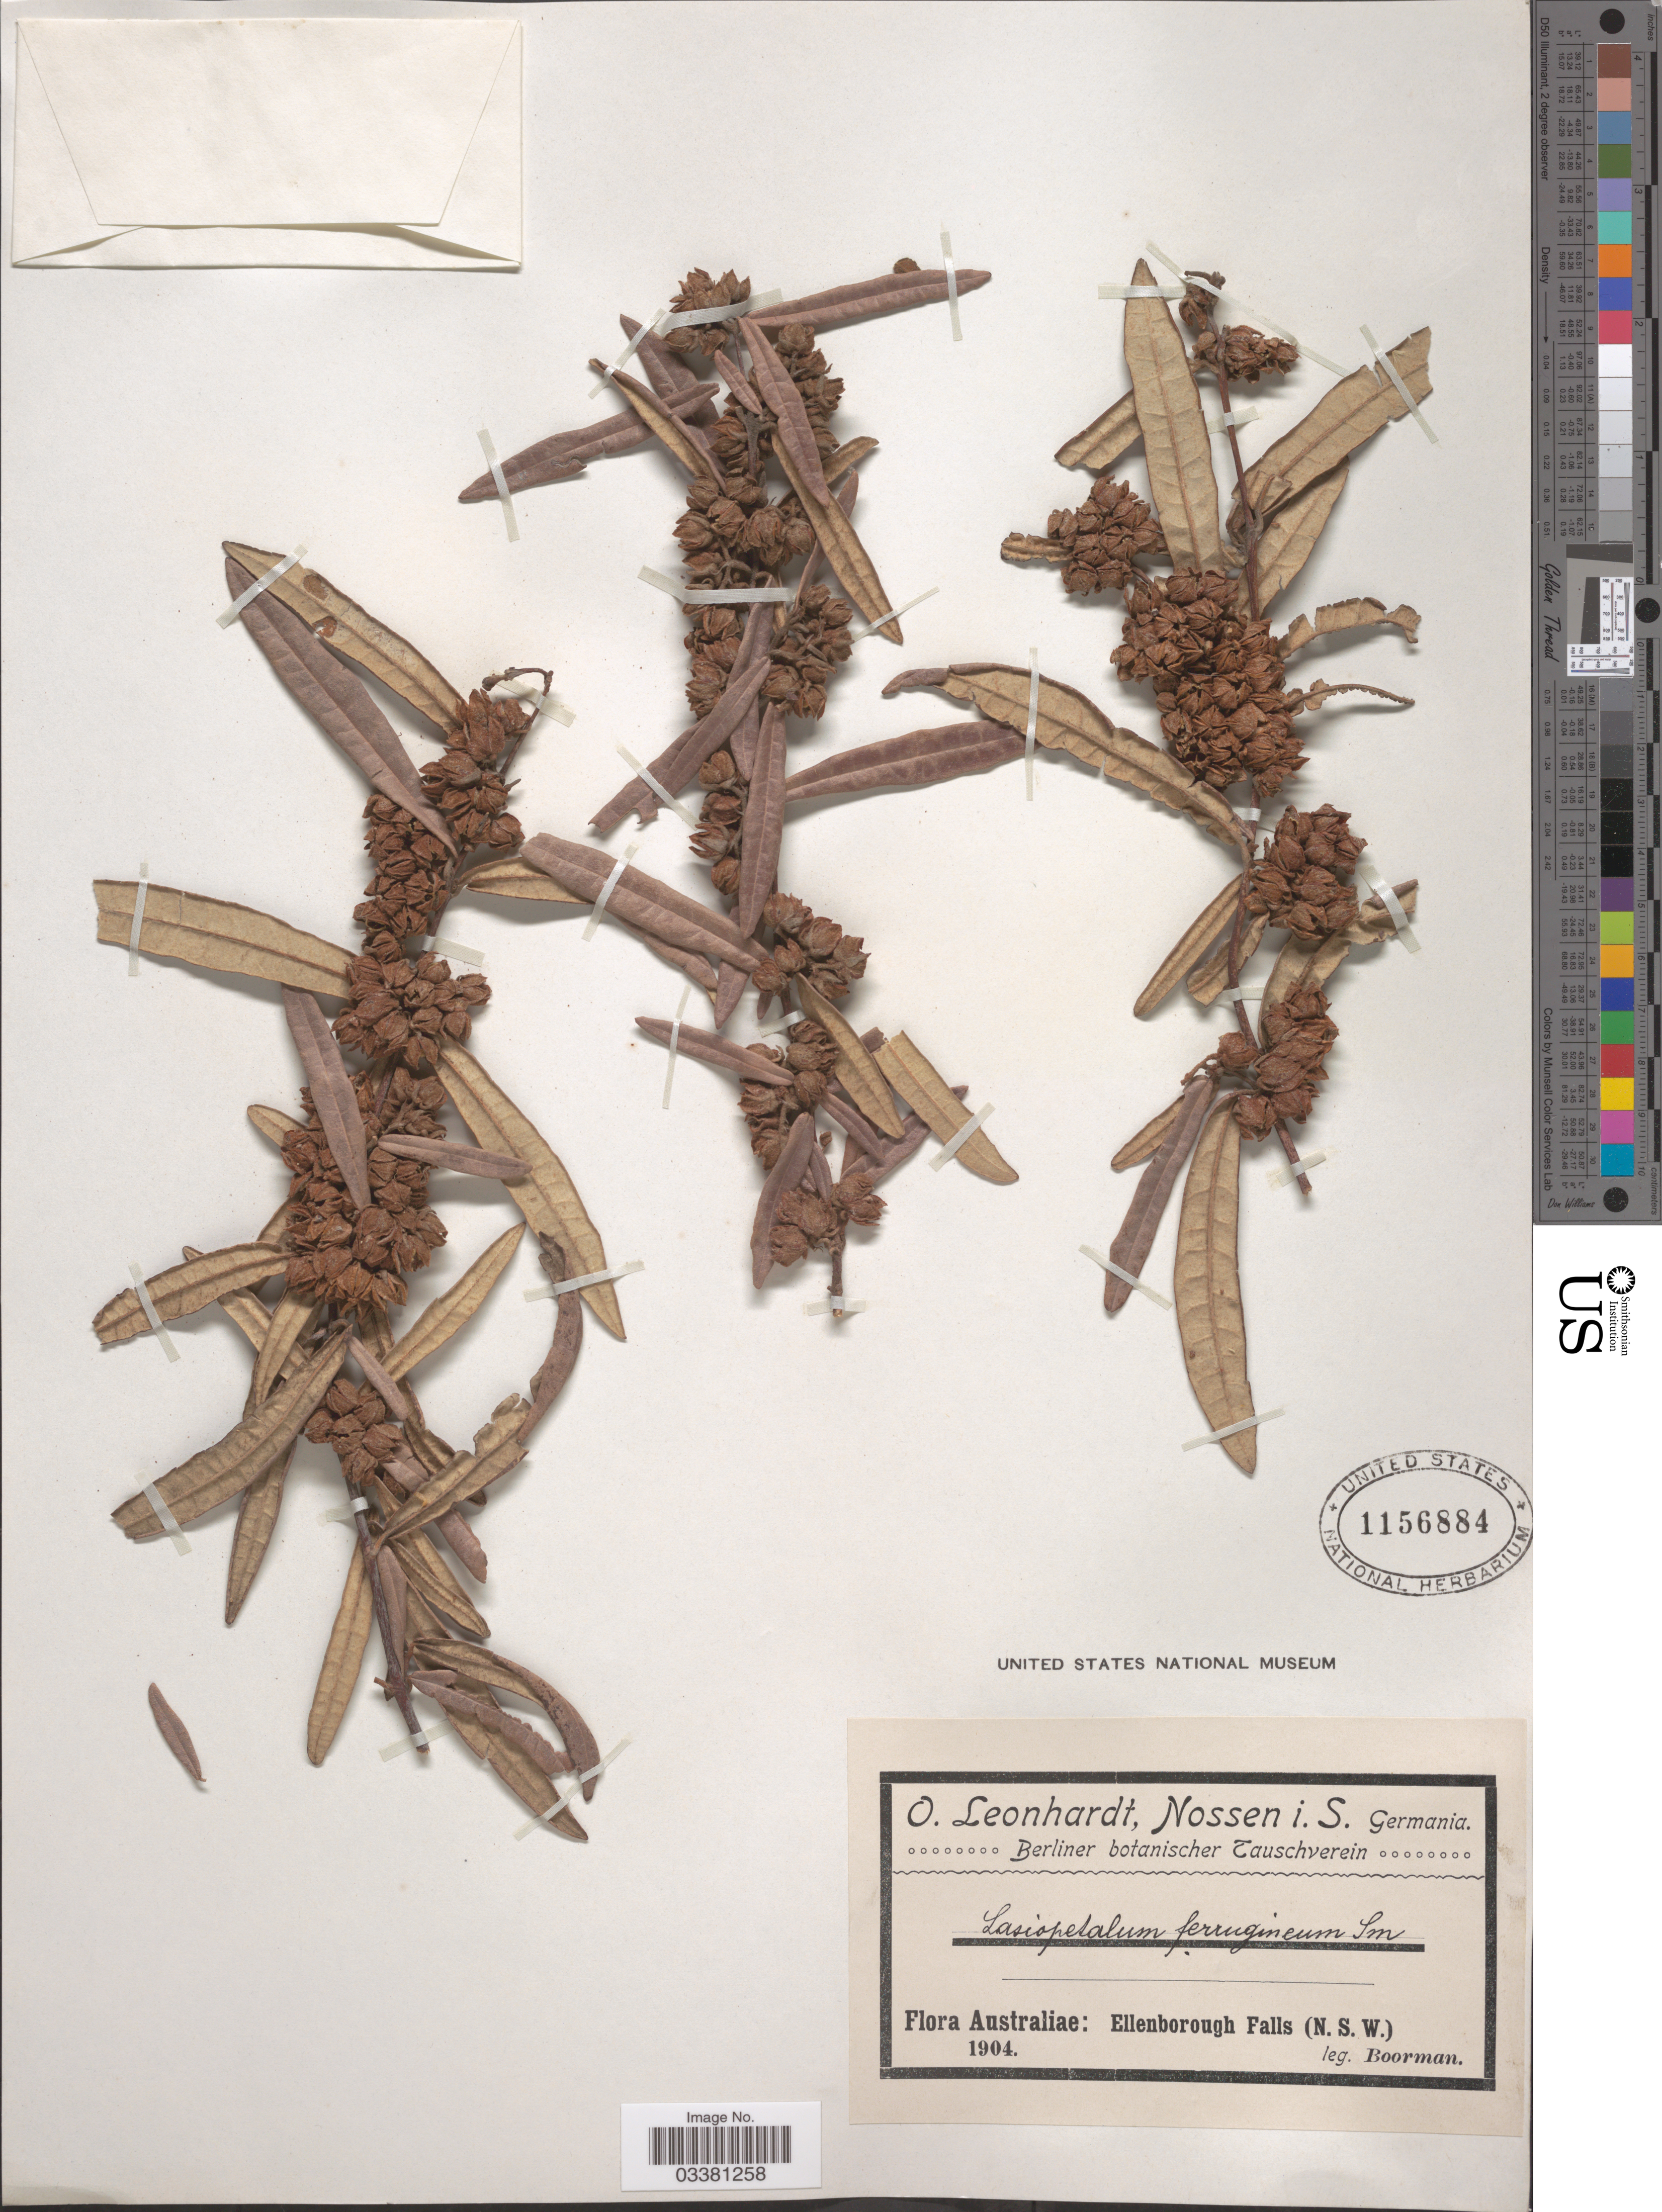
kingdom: Plantae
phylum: Tracheophyta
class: Magnoliopsida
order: Malvales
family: Malvaceae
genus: Lasiopetalum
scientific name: Lasiopetalum ferrugineum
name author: Sm. ex Andrews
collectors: -. Boorman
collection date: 1904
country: Australia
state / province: New South Wales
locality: Australiae: Ellenborough Falls.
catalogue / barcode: US 1156884